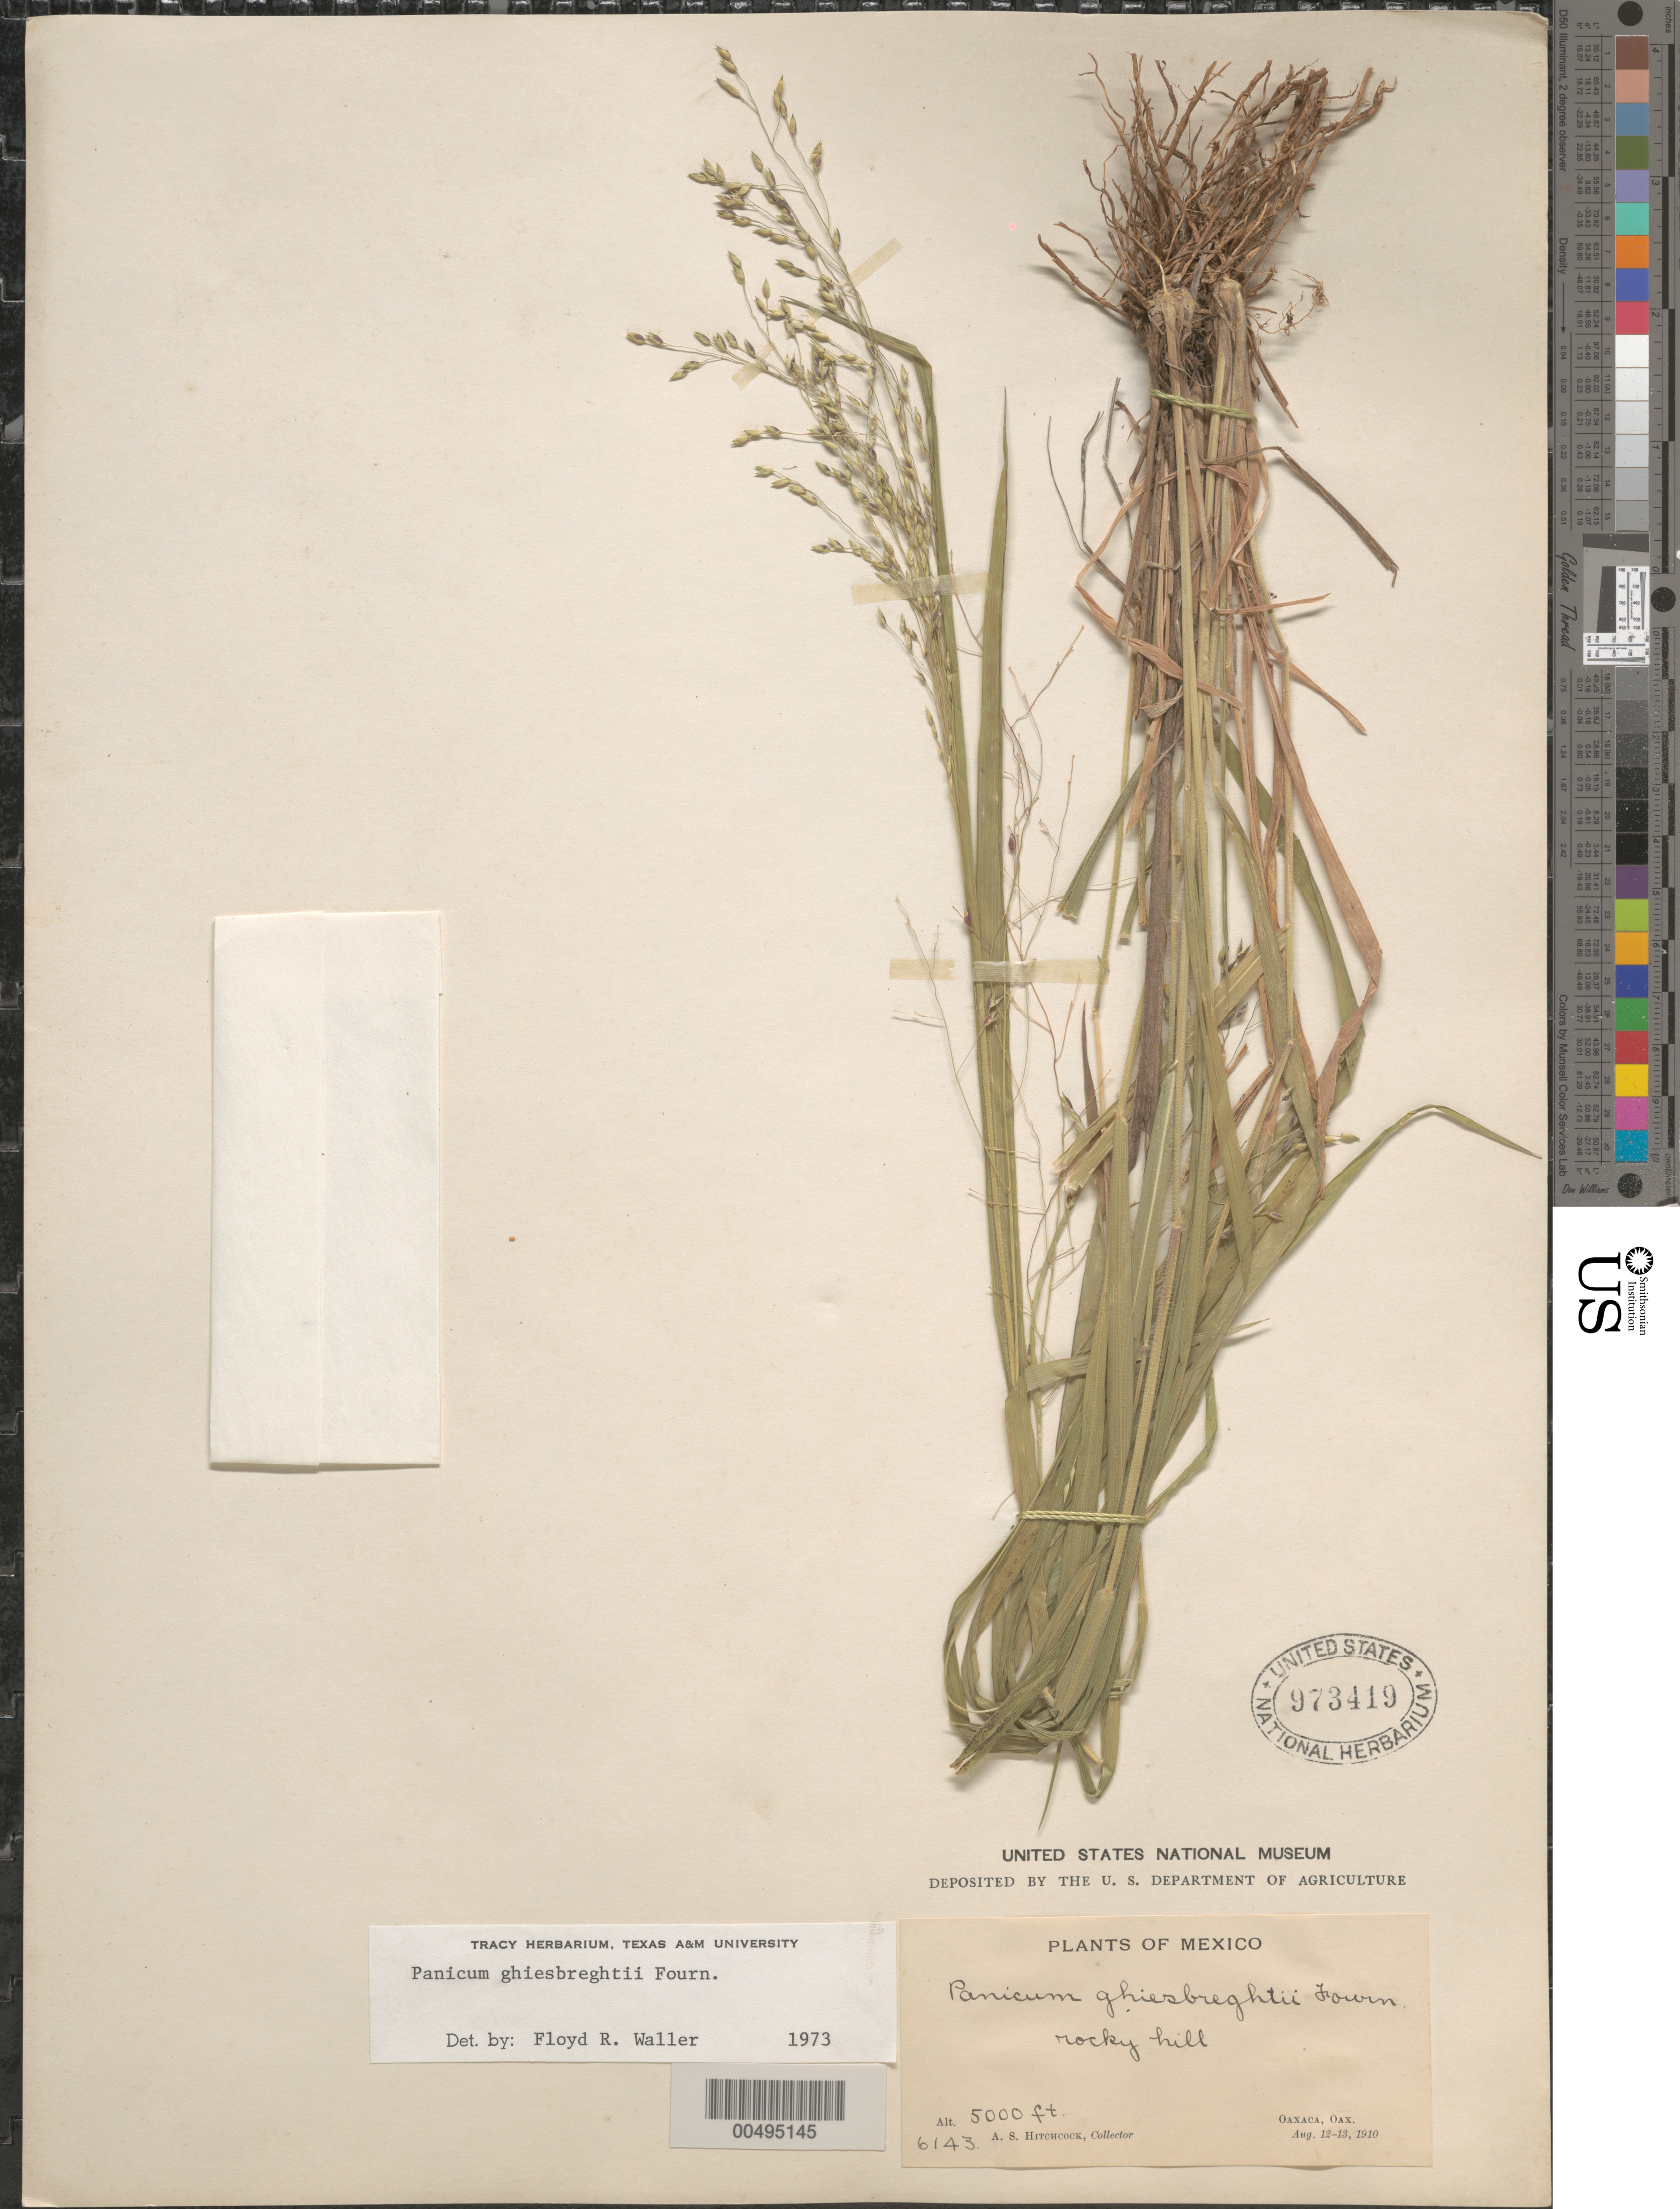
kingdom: Plantae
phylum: Tracheophyta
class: Liliopsida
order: Poales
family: Poaceae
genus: Panicum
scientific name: Panicum ghiesbreghtii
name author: E. Fourn.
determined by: Waller, F. R.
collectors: A. S. Hitchcock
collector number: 6143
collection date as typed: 12 Aug 1910 to 13 Aug 1910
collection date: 1910-08-12/1910-08-13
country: Mexico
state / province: Oaxaca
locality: Oaxaca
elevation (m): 1524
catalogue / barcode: US 973419